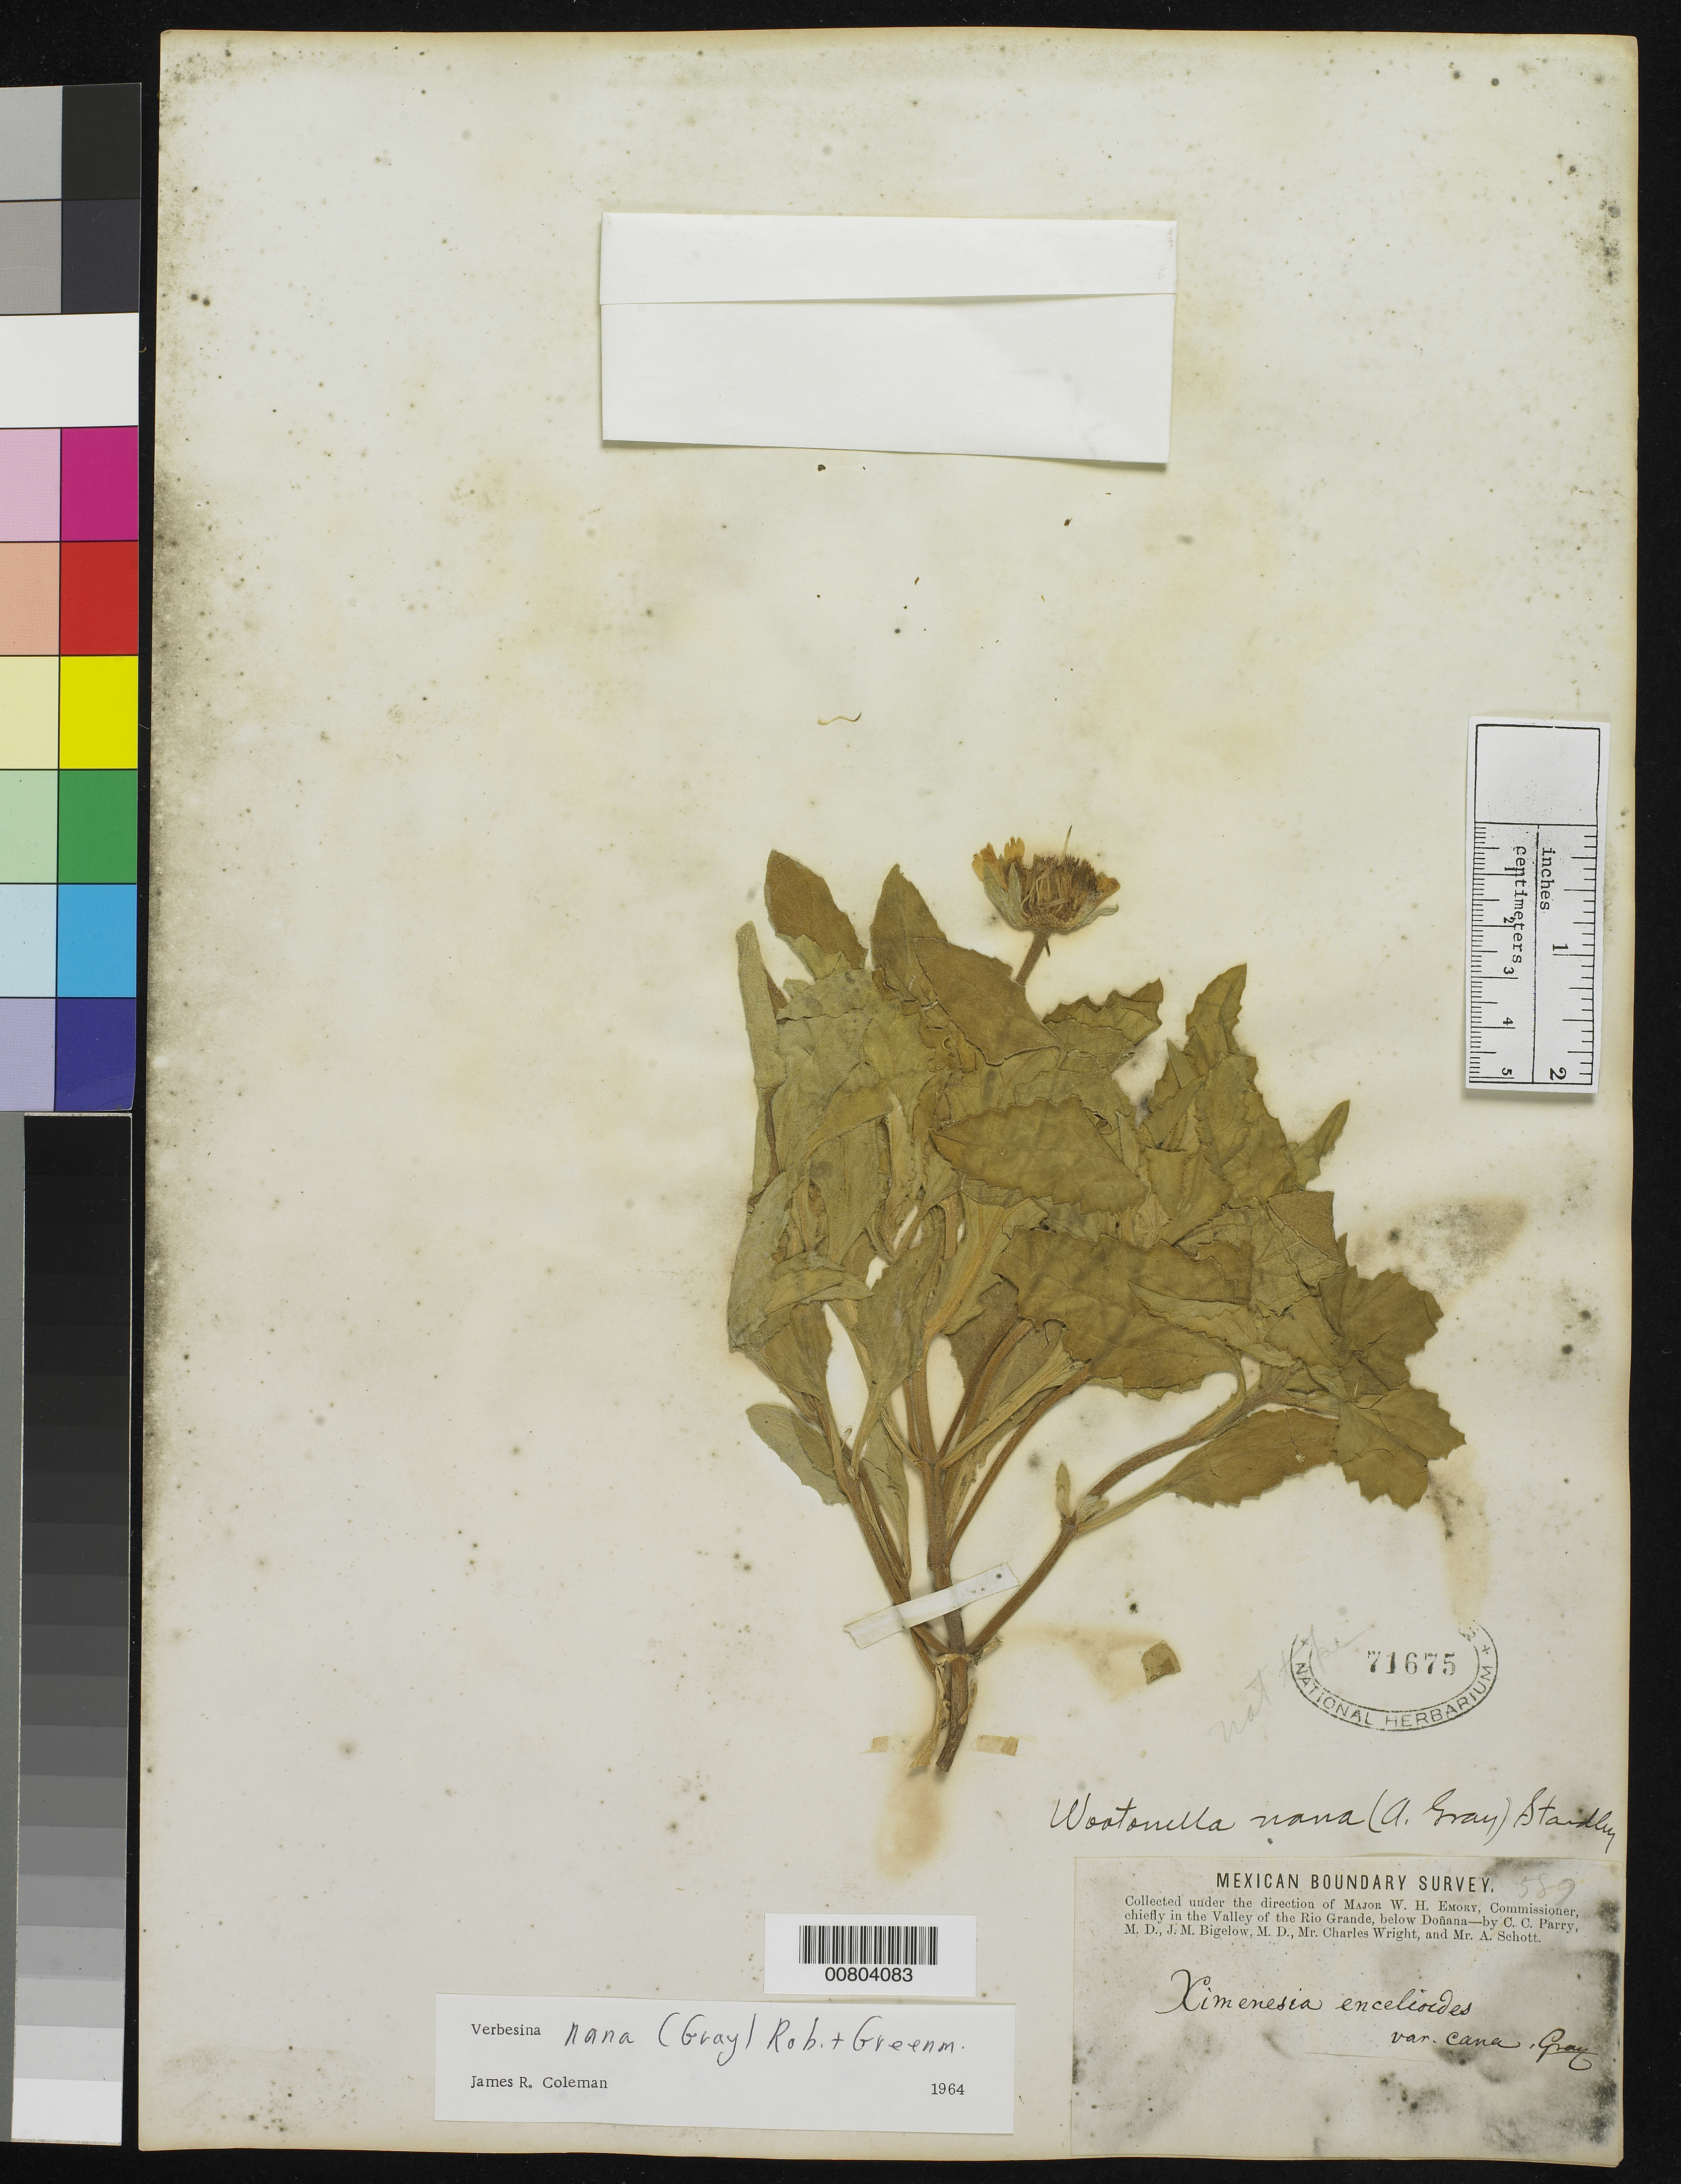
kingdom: Plantae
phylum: Tracheophyta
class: Magnoliopsida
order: Asterales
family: Asteraceae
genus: Verbesina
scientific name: Verbesina nana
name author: (A. Gray) B.L. Rob. & Greenm.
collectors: C. C. Parry, J. M. Bigelow, C. Wright & A. C. V. Schott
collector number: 589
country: United States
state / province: New Mexico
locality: Valley of the Rio Grande, below Doñana, New Mexico.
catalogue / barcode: US 71675